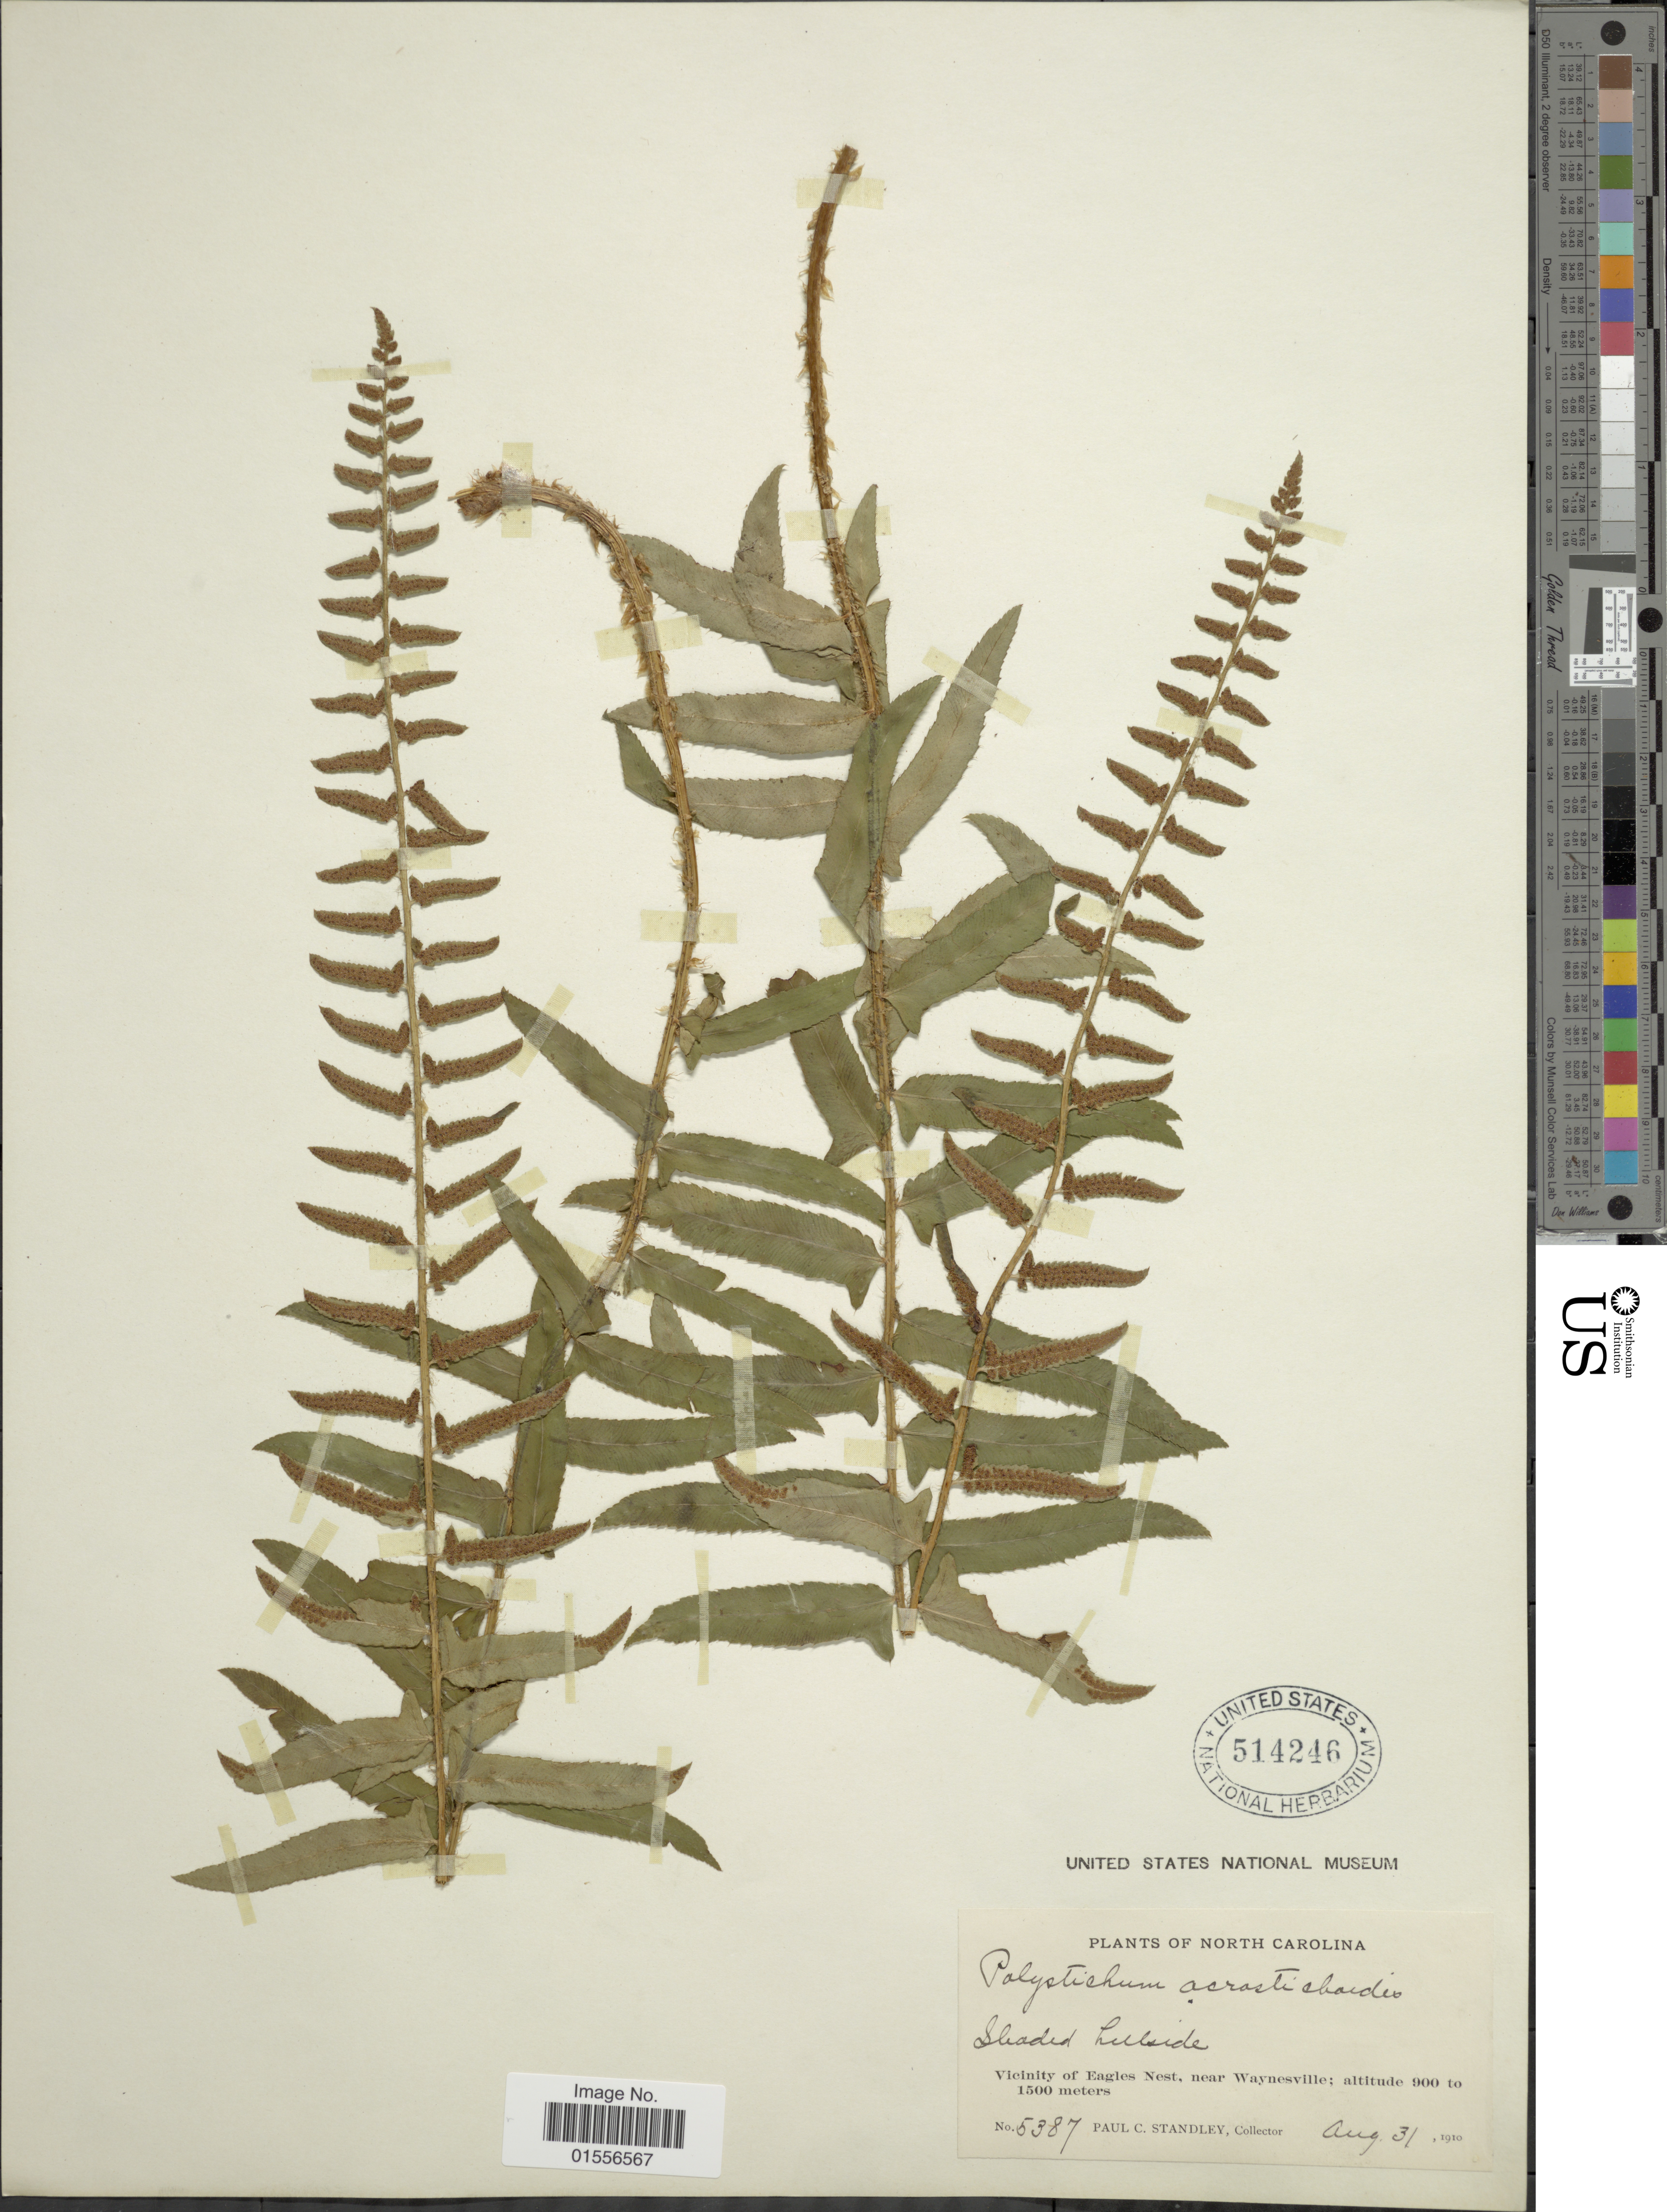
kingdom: Plantae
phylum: Tracheophyta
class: Polypodiopsida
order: Polypodiales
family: Dryopteridaceae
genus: Polystichum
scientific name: Polystichum acrostichoides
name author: (Michx.) Schott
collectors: P. C. Standley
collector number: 5387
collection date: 1910-08-31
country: United States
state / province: North Carolina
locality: Vicinity of Eagles Nest, near Waynesville.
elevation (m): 900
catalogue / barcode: US 514246